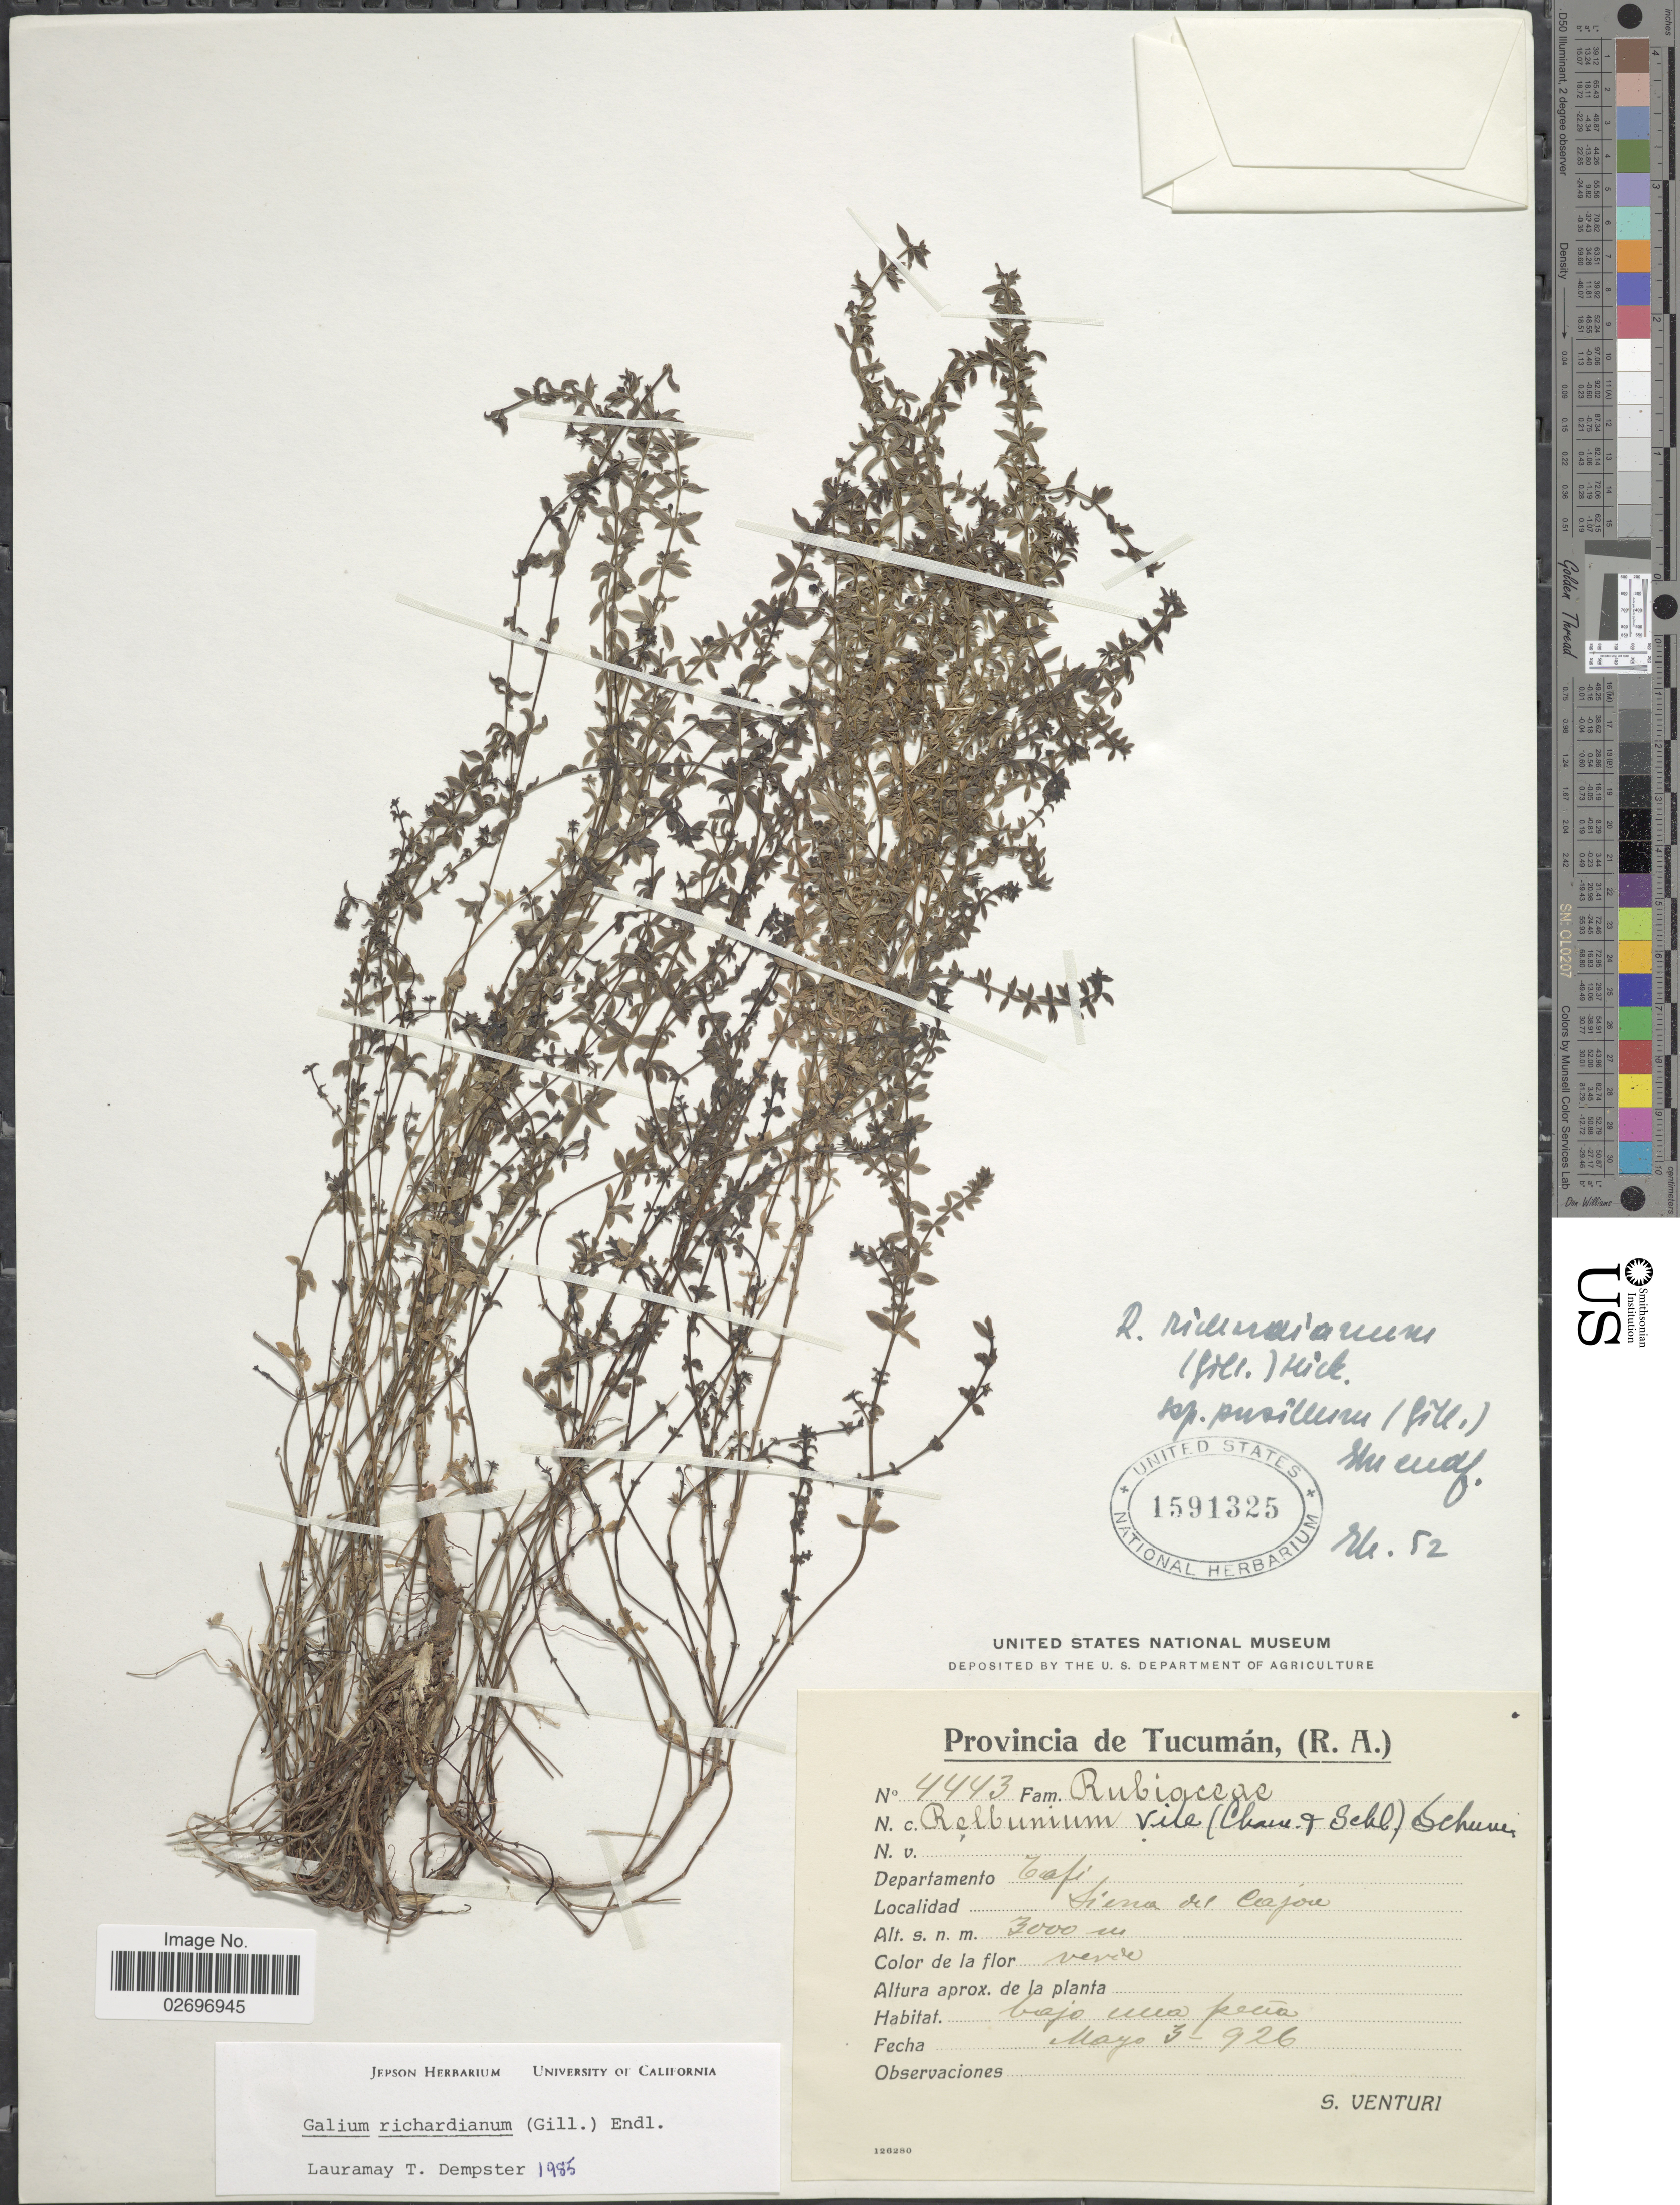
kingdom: Plantae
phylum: Tracheophyta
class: Magnoliopsida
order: Gentianales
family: Rubiaceae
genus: Galium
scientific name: Galium richardianum subsp. richardianum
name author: (Gillies ex Hook. & Arn.) Endl. ex Walp.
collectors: S. Venturi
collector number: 4443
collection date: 1926-05-03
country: Argentina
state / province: Tucuman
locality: Provincia de Tucuman, (R.A.), Departmento Tafi, Sierra del Cajon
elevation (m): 3000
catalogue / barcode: US 1591325